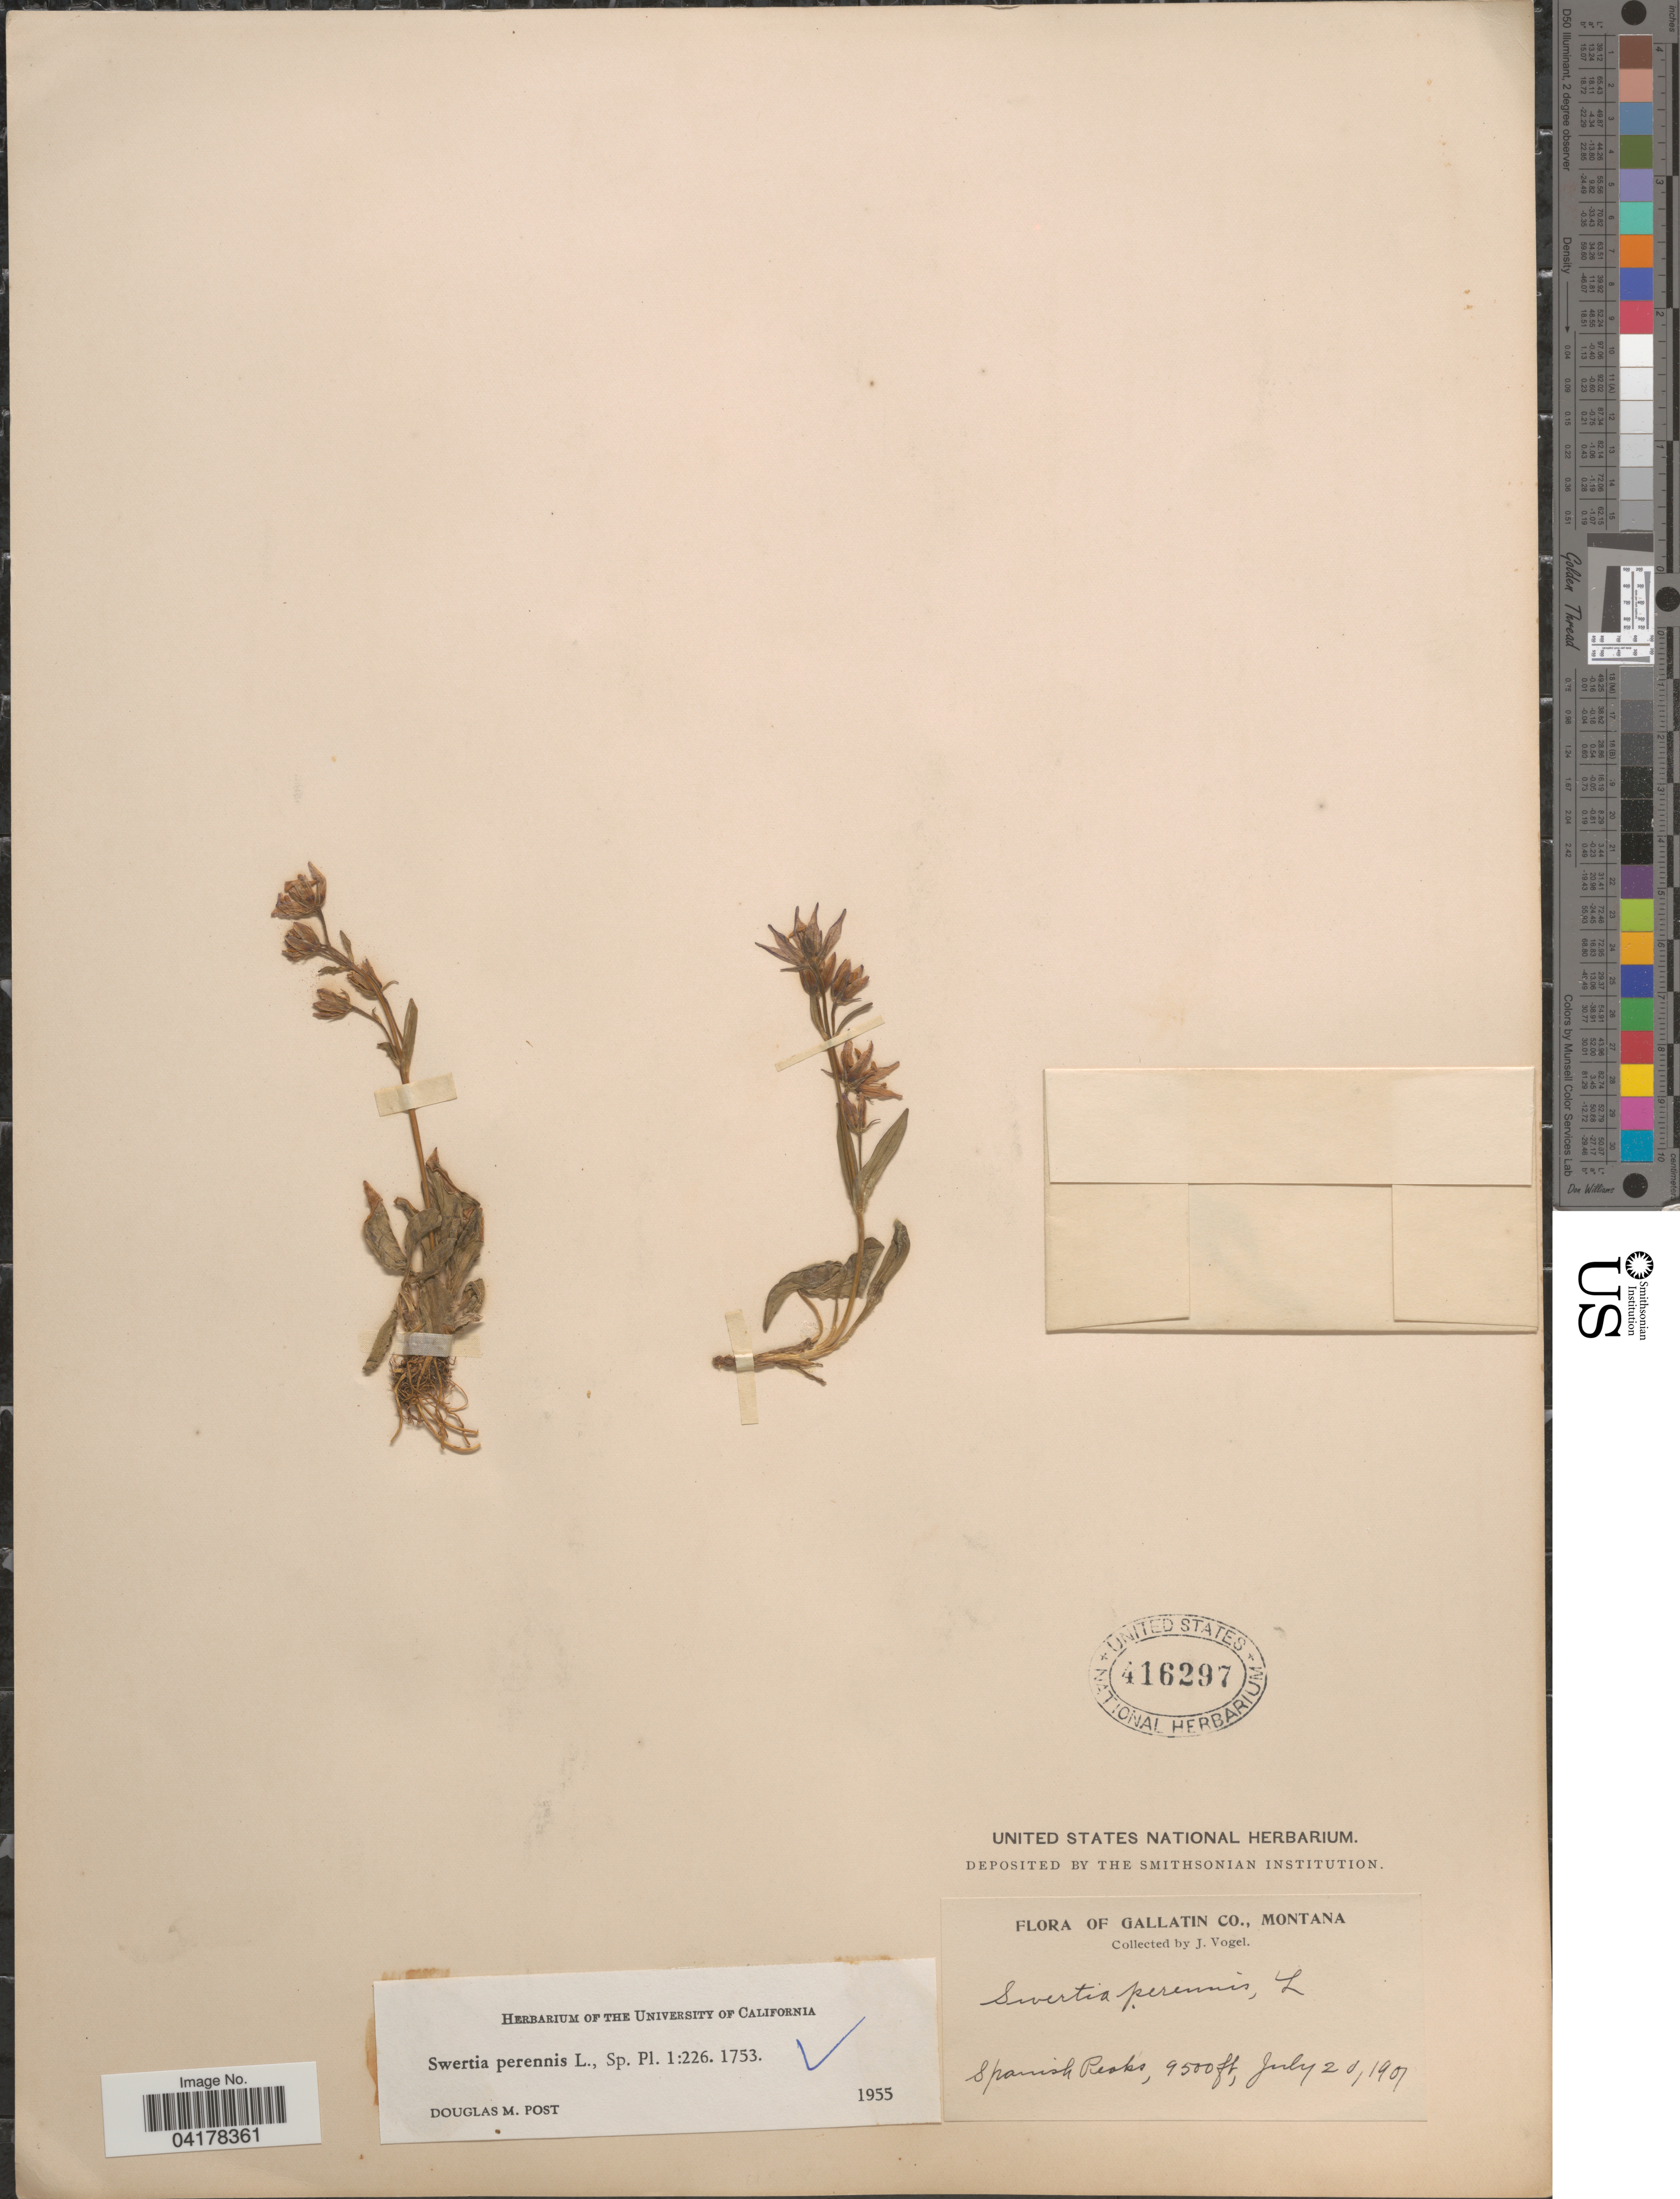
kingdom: Plantae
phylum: Tracheophyta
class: Magnoliopsida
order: Gentianales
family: Gentianaceae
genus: Swertia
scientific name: Swertia perennis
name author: L.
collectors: J. Vogel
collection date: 1907-07-20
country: United States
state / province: Montana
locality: Gallatin Co. Spanish Peaks.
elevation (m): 2896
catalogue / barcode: US 416297